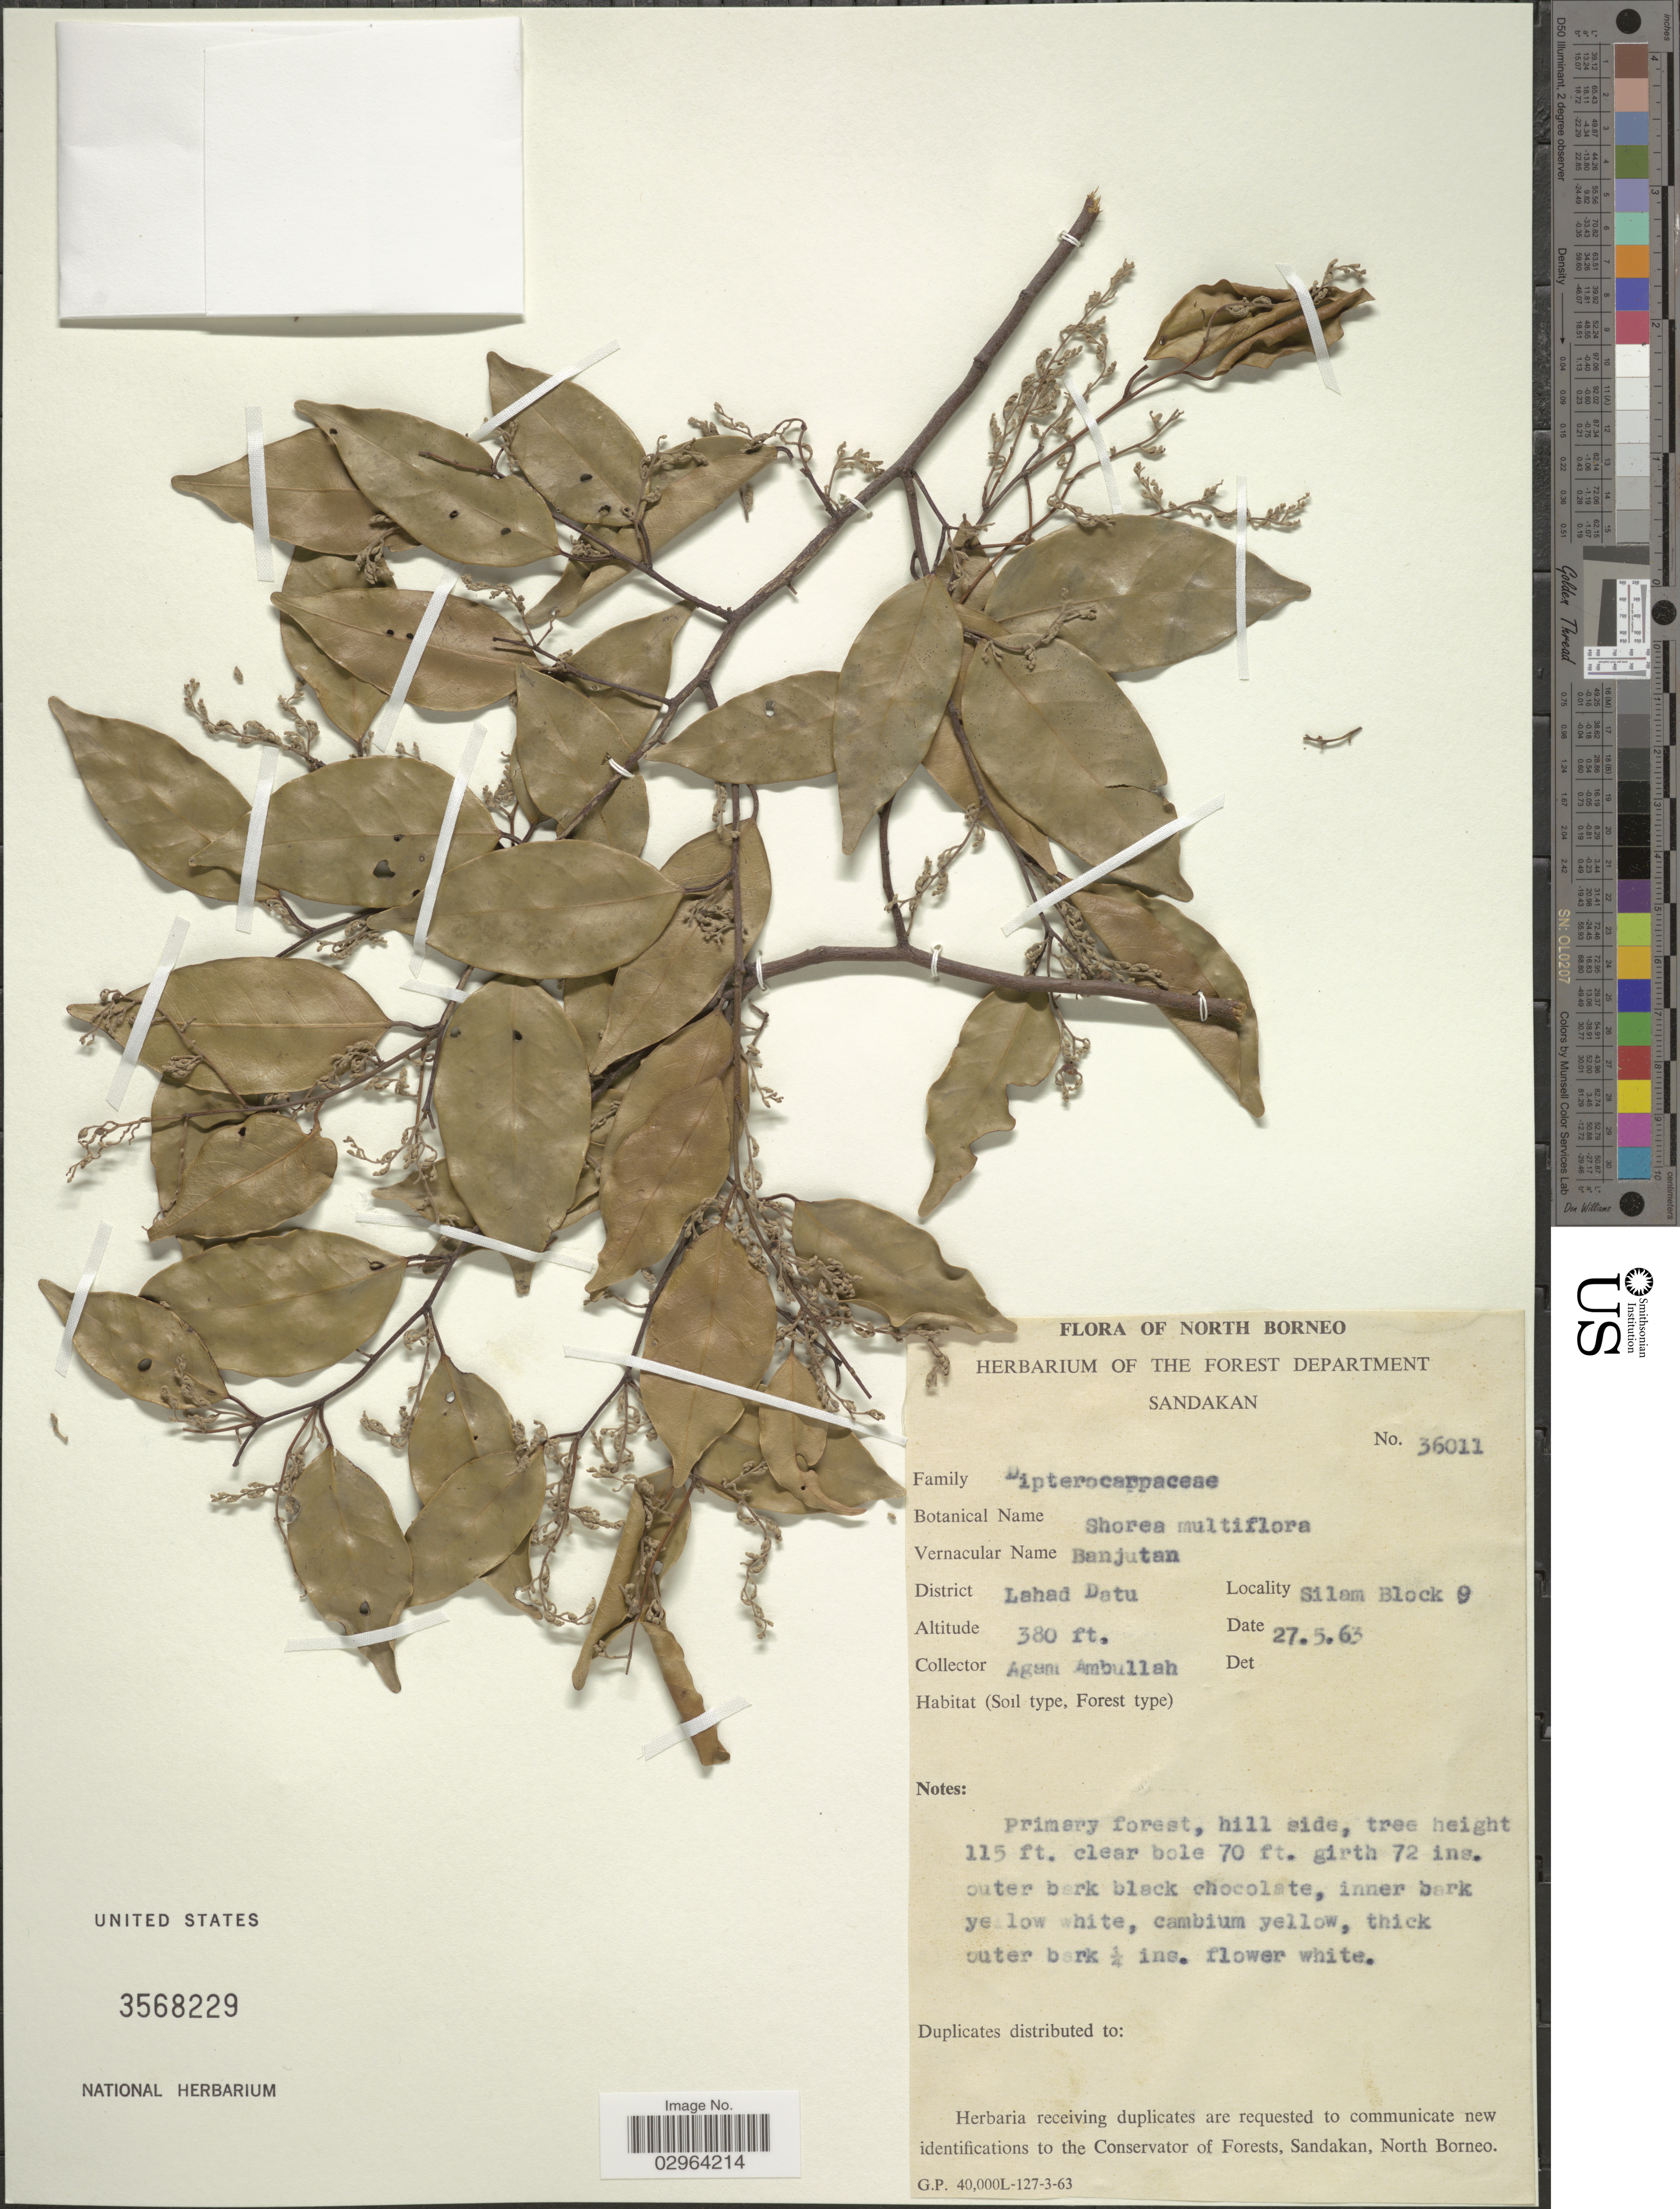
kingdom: Plantae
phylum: Tracheophyta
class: Magnoliopsida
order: Malvales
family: Dipterocarpaceae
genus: Richetia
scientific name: Richetia multiflora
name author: (Burck) P.S. Ashton & J. Heck.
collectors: A. Ambullah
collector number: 36011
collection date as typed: Transcribed d/m/y: 27/5/63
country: Malaysia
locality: North Borneo. District Lahad Datu. Silam Block 9.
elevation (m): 116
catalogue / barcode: US 3568229